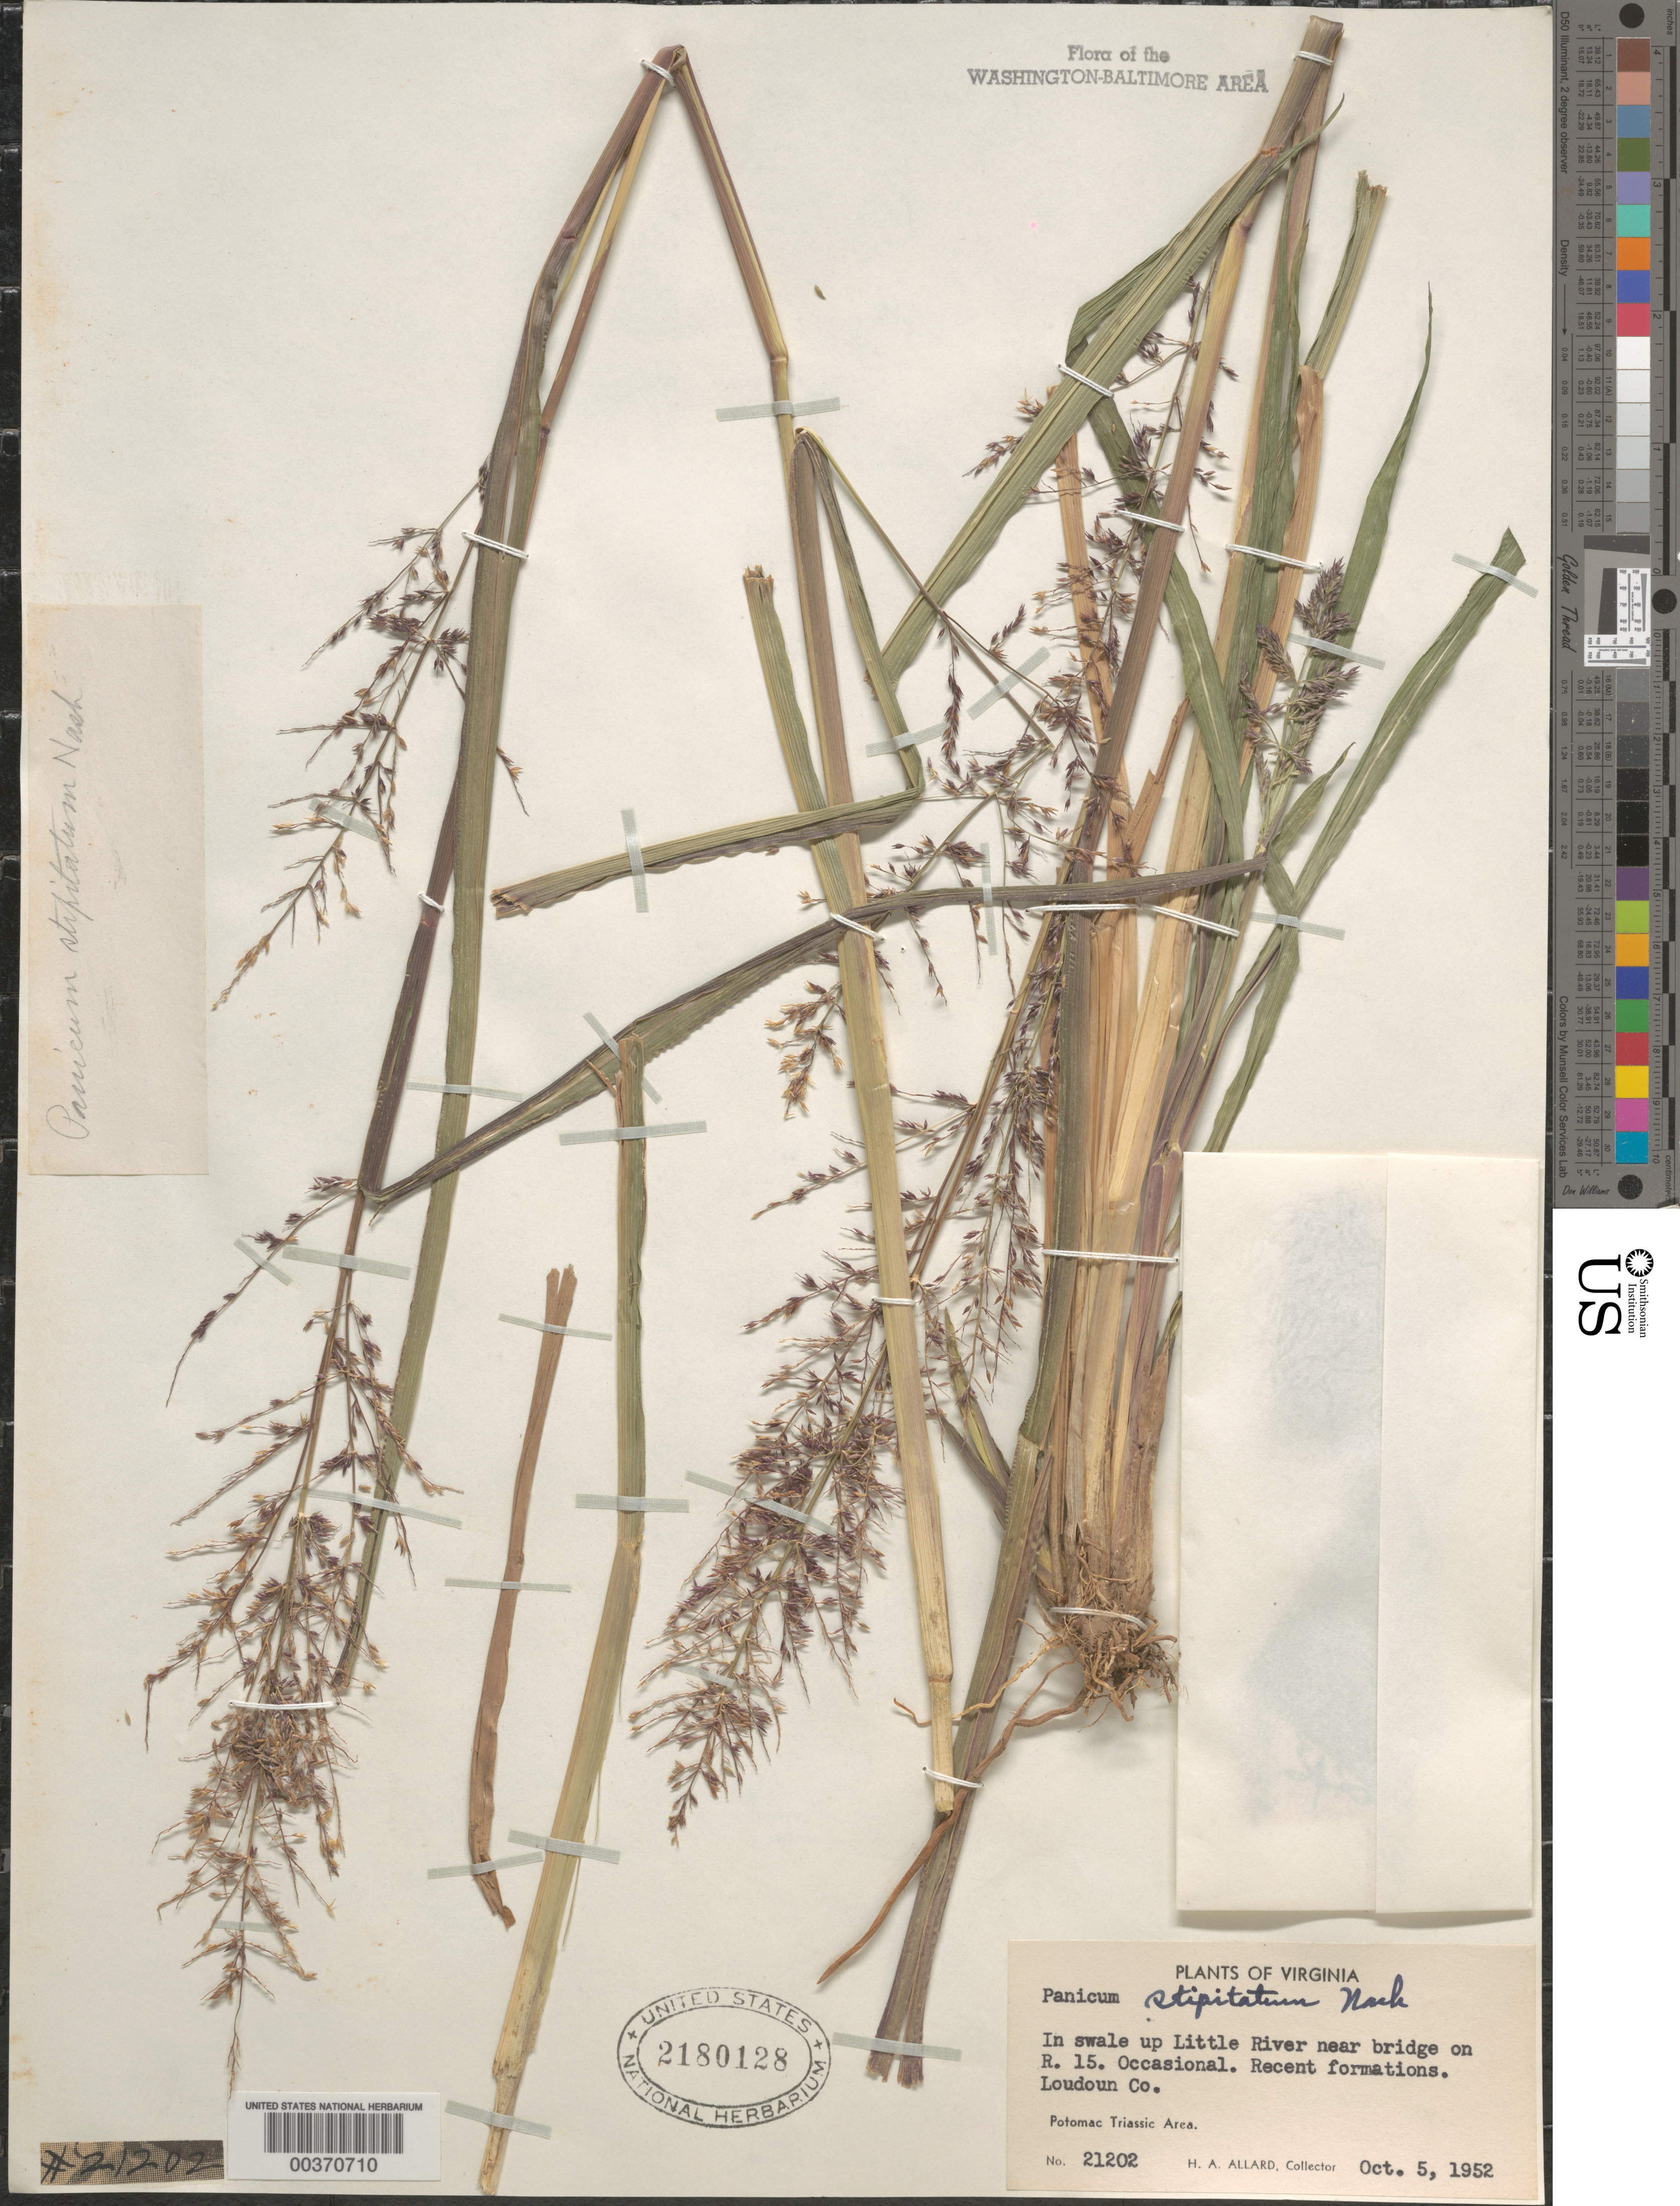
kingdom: Plantae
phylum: Tracheophyta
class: Liliopsida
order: Poales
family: Poaceae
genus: Coleataenia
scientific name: Coleataenia rigidula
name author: (Bosc ex Nees) LeBlond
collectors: H. A. Allard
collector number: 21202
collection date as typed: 05 Oct 1952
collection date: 1952-10-05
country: United States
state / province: Virginia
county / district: Loudoun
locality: Little River Bridge on Route 15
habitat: In swale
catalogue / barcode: US 2180128